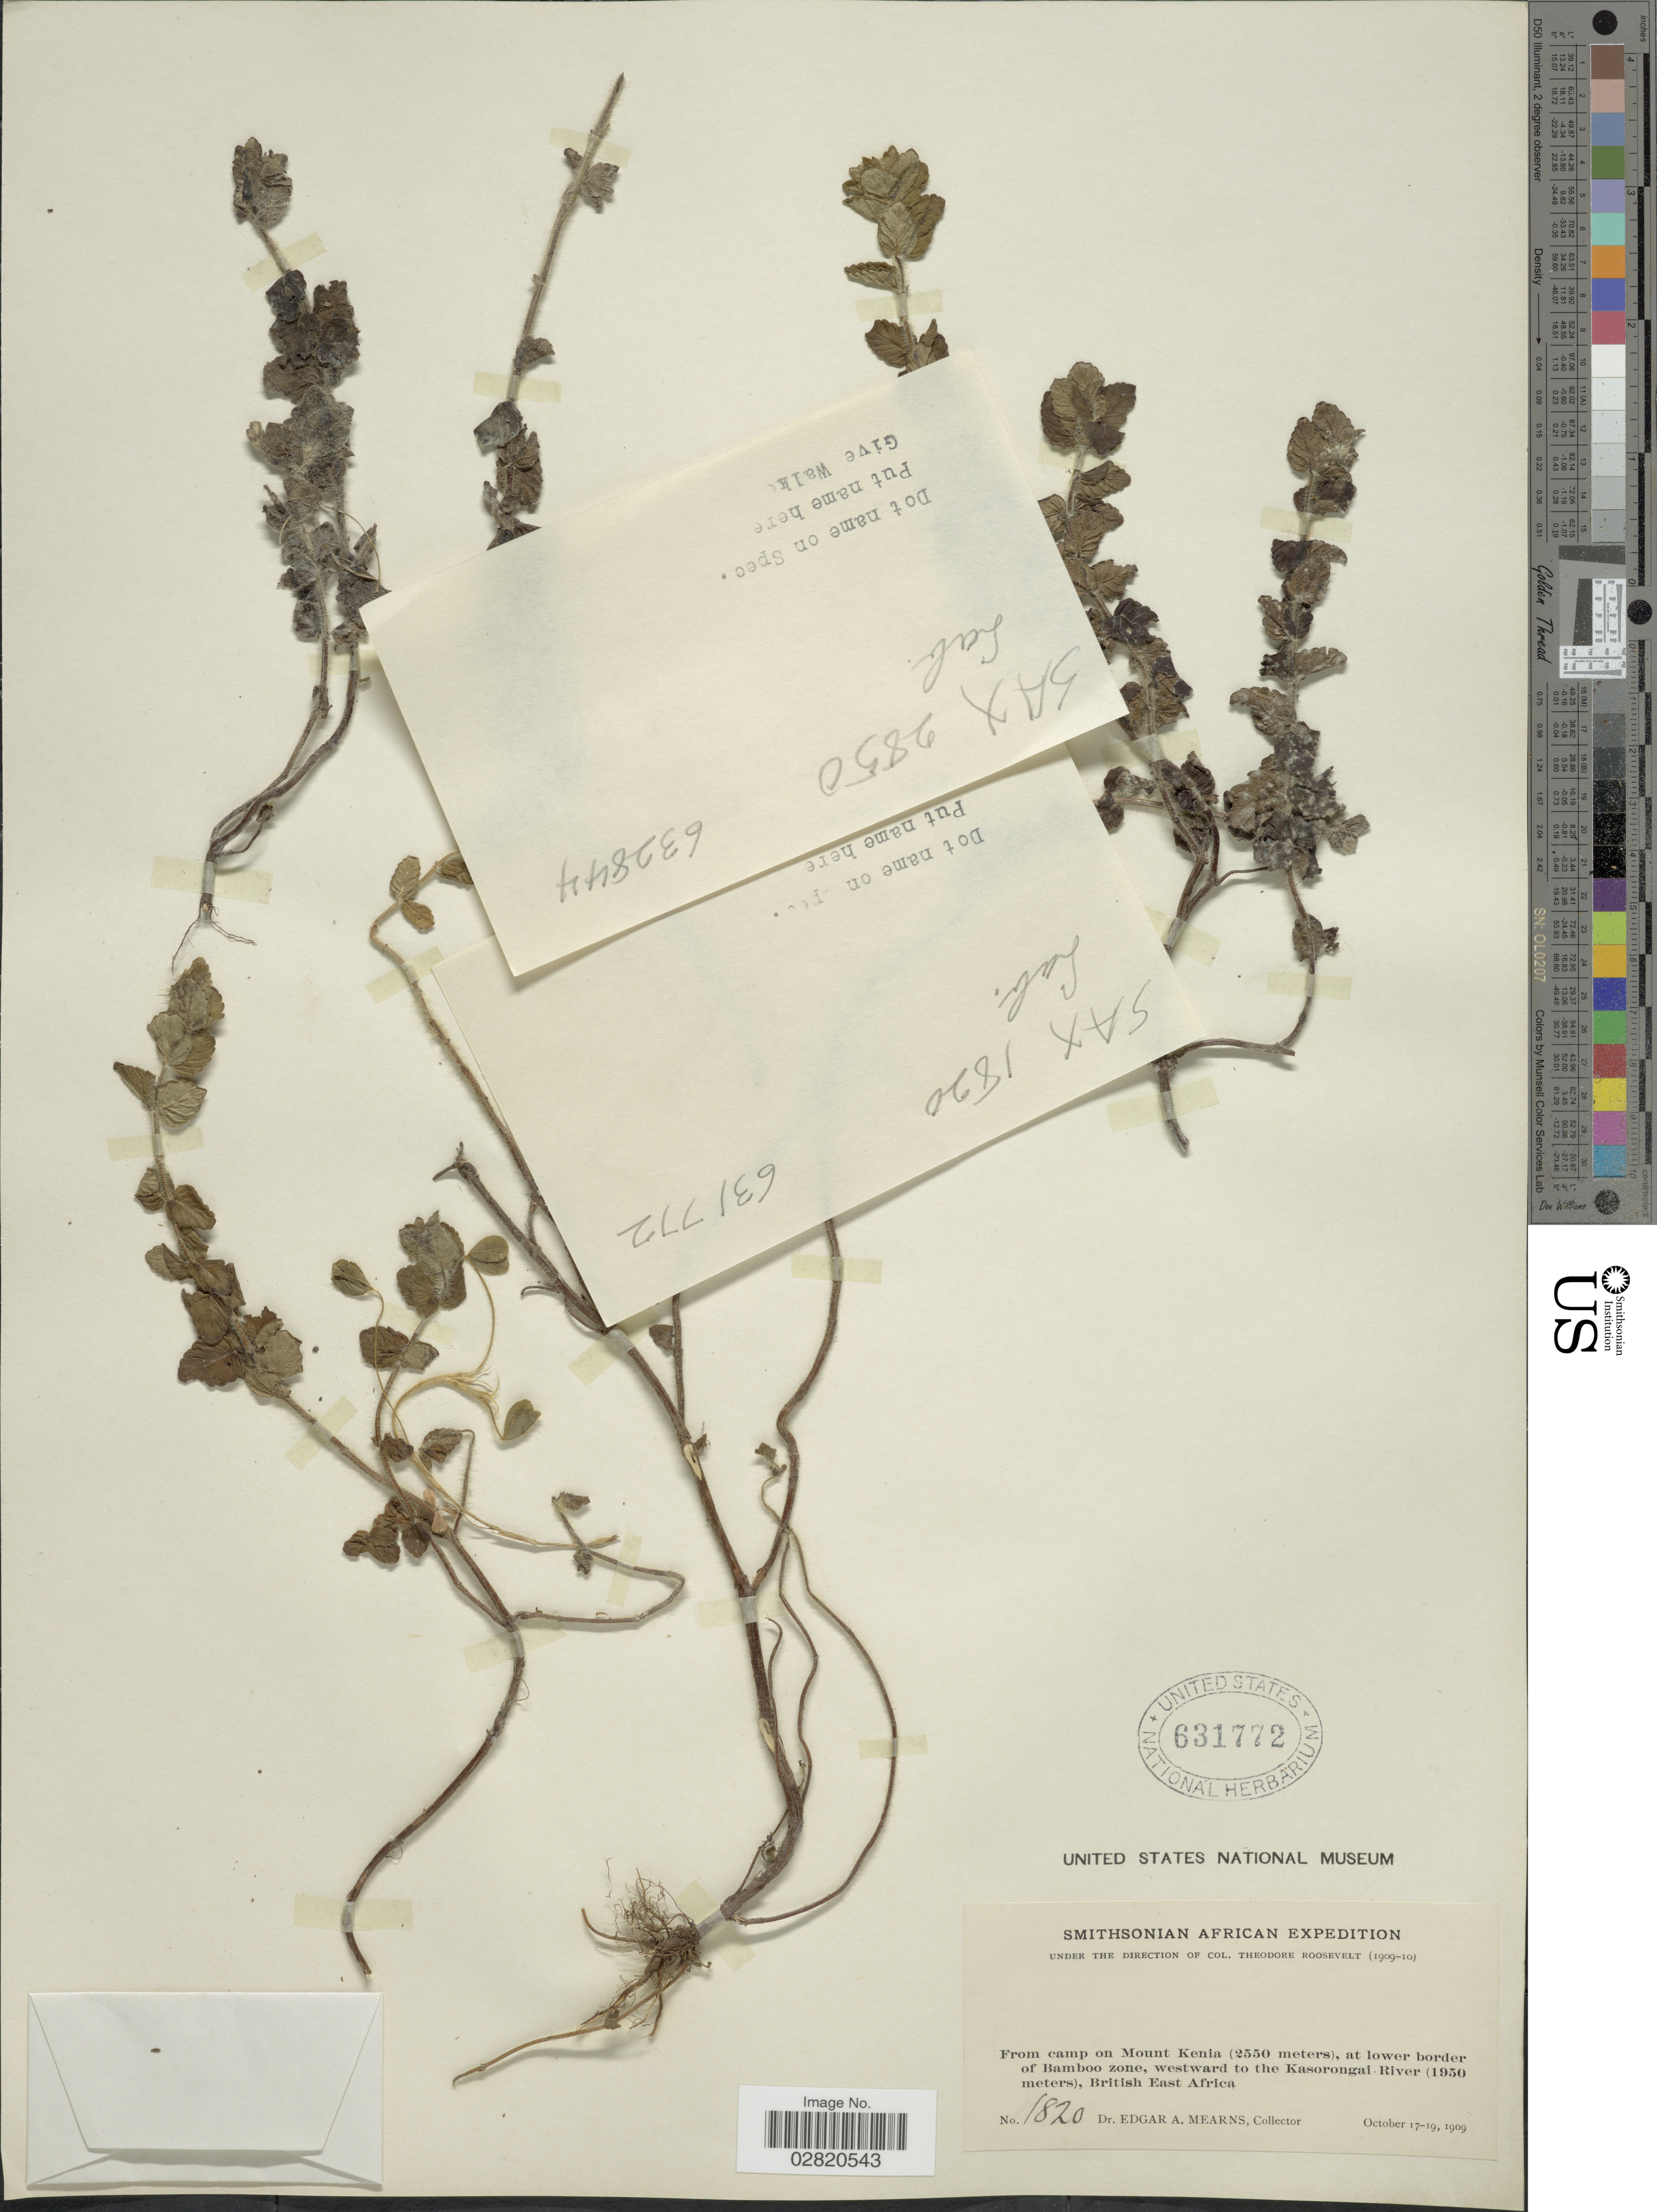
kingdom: Plantae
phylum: Tracheophyta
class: Magnoliopsida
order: Lamiales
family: Lamiaceae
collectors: E. A. Mearns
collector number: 1820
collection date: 1909-10-17/1909-10-19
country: Kenya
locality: From camp on Mount Kenia, at lower border of Bamboo zone, westward to the Kasorongai River, British East Africa.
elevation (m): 1950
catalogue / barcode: US 631772